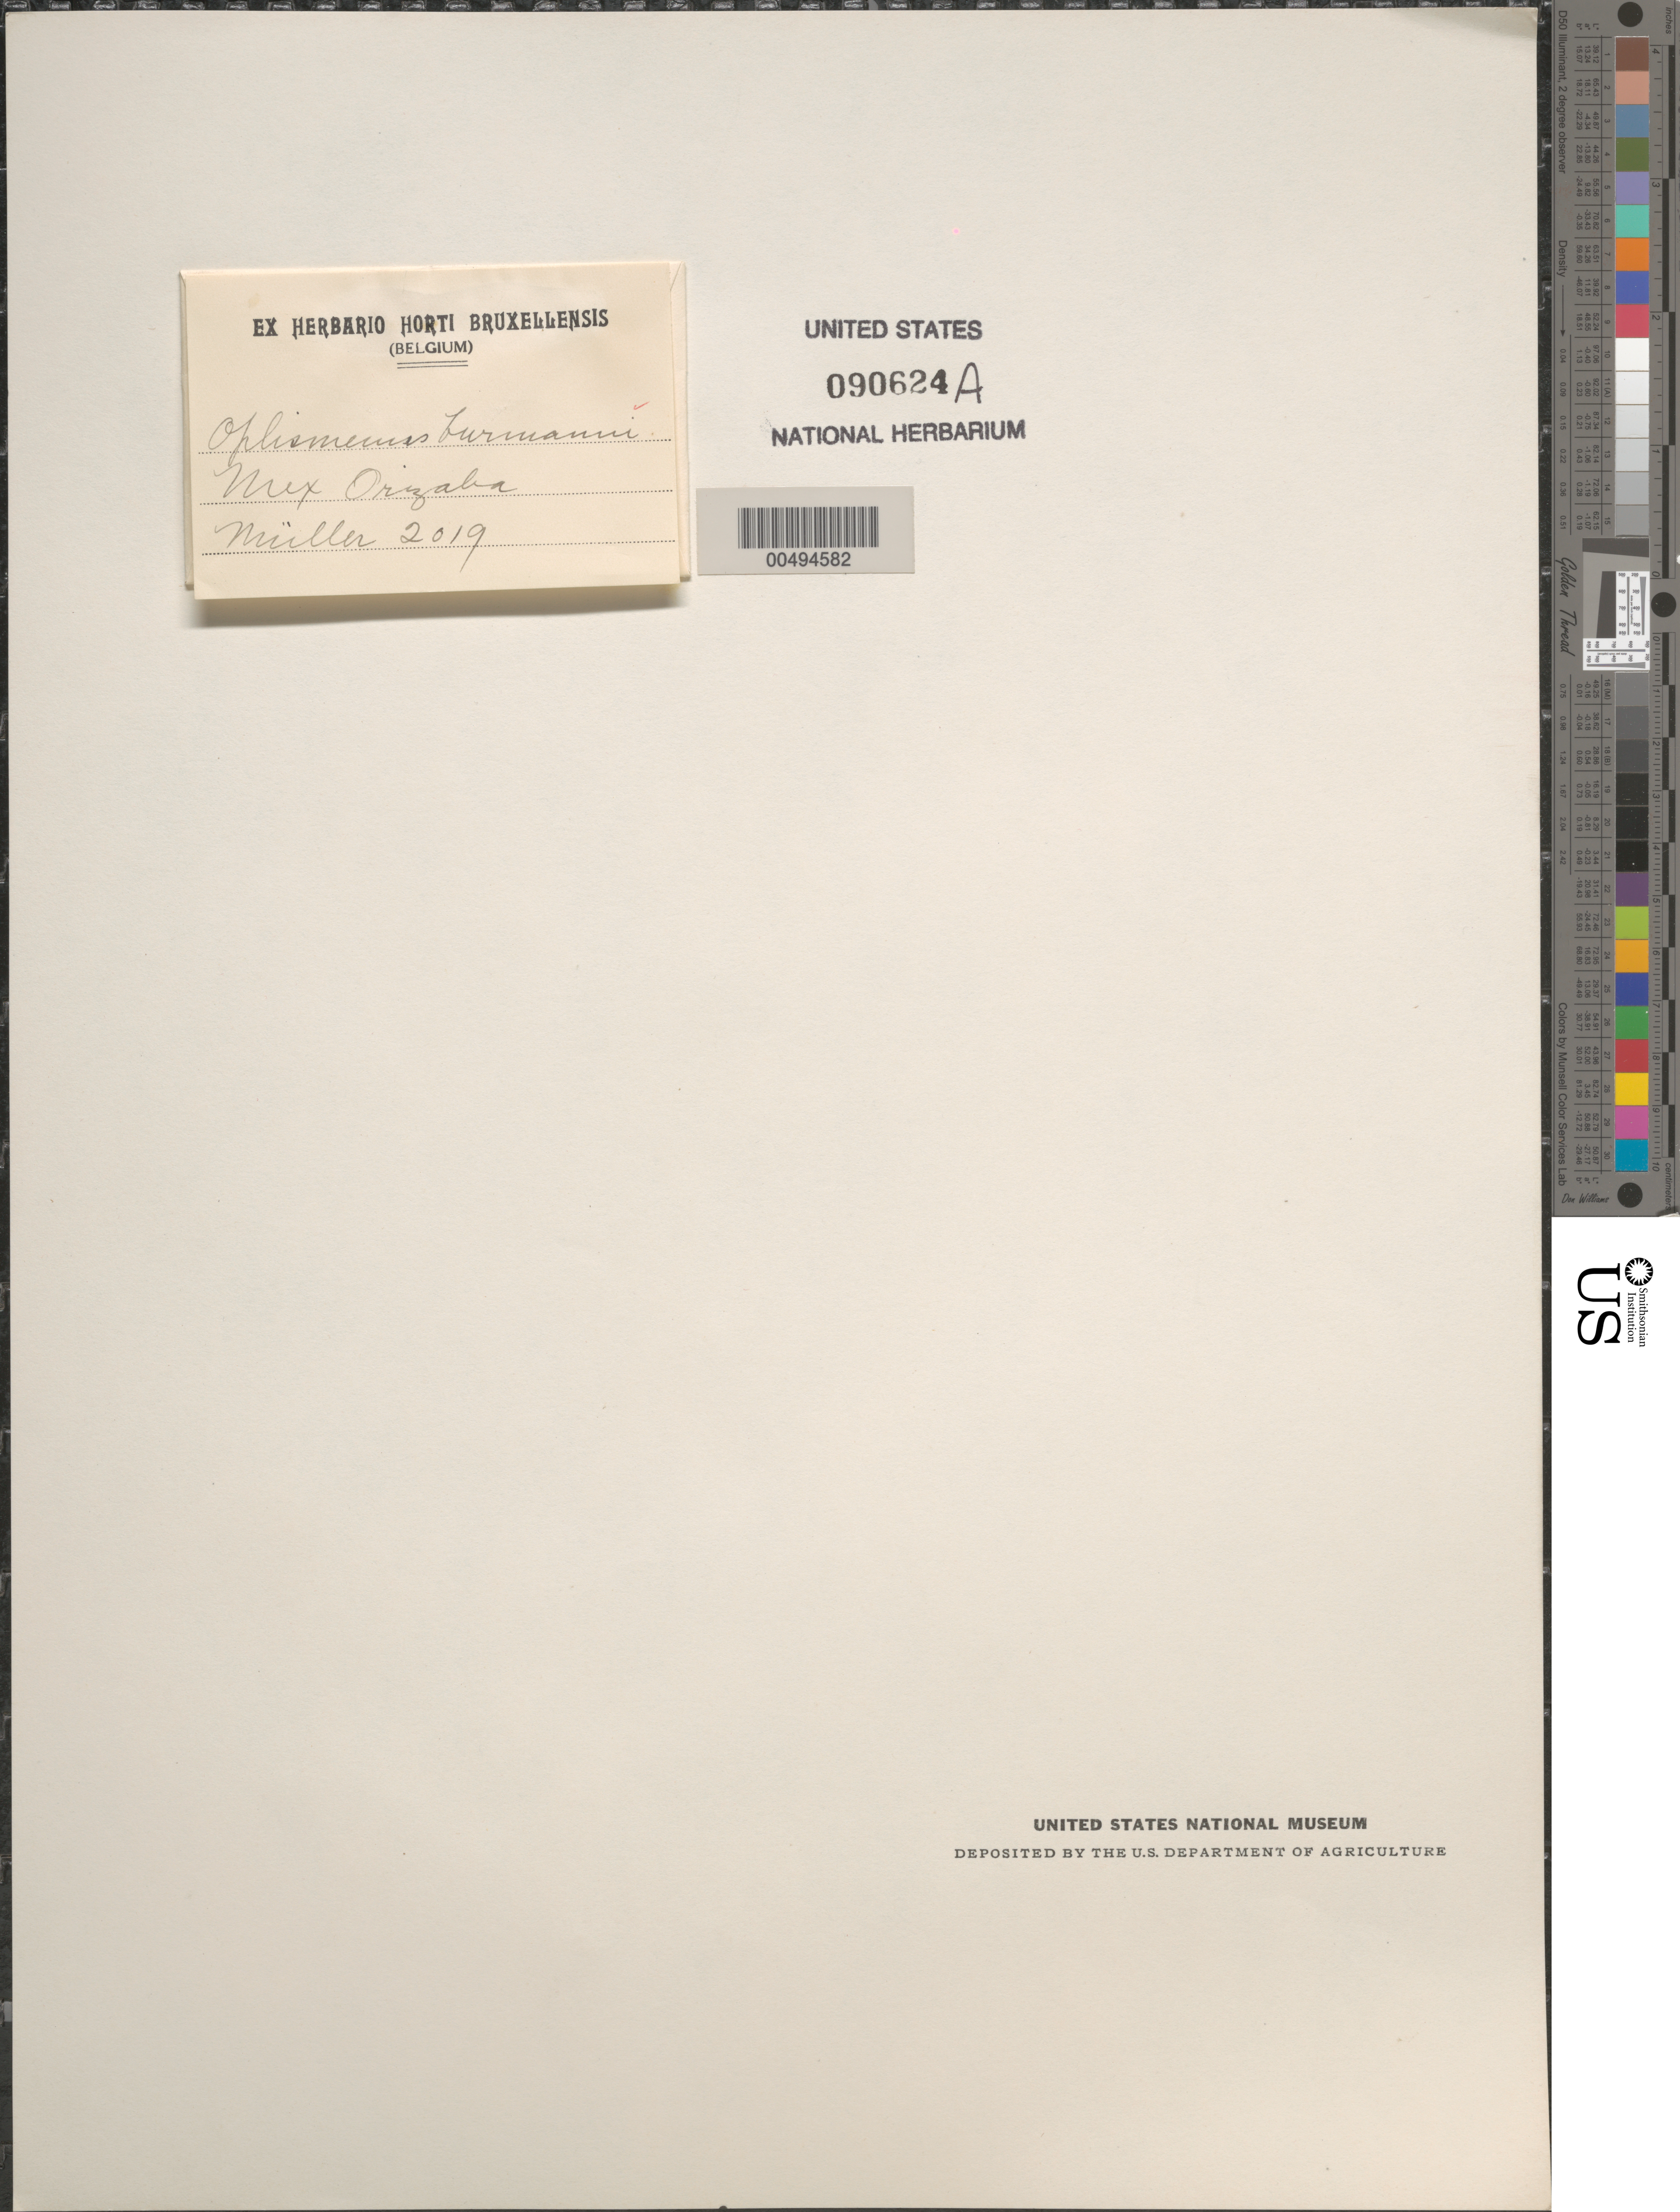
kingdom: Plantae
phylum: Tracheophyta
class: Liliopsida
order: Poales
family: Poaceae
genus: Oplismenus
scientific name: Oplismenus burmannii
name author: (Retz.) P. Beauv.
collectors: -. Mller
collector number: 2019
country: Mexico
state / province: Veracruz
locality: Orizaba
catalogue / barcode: US 90624A